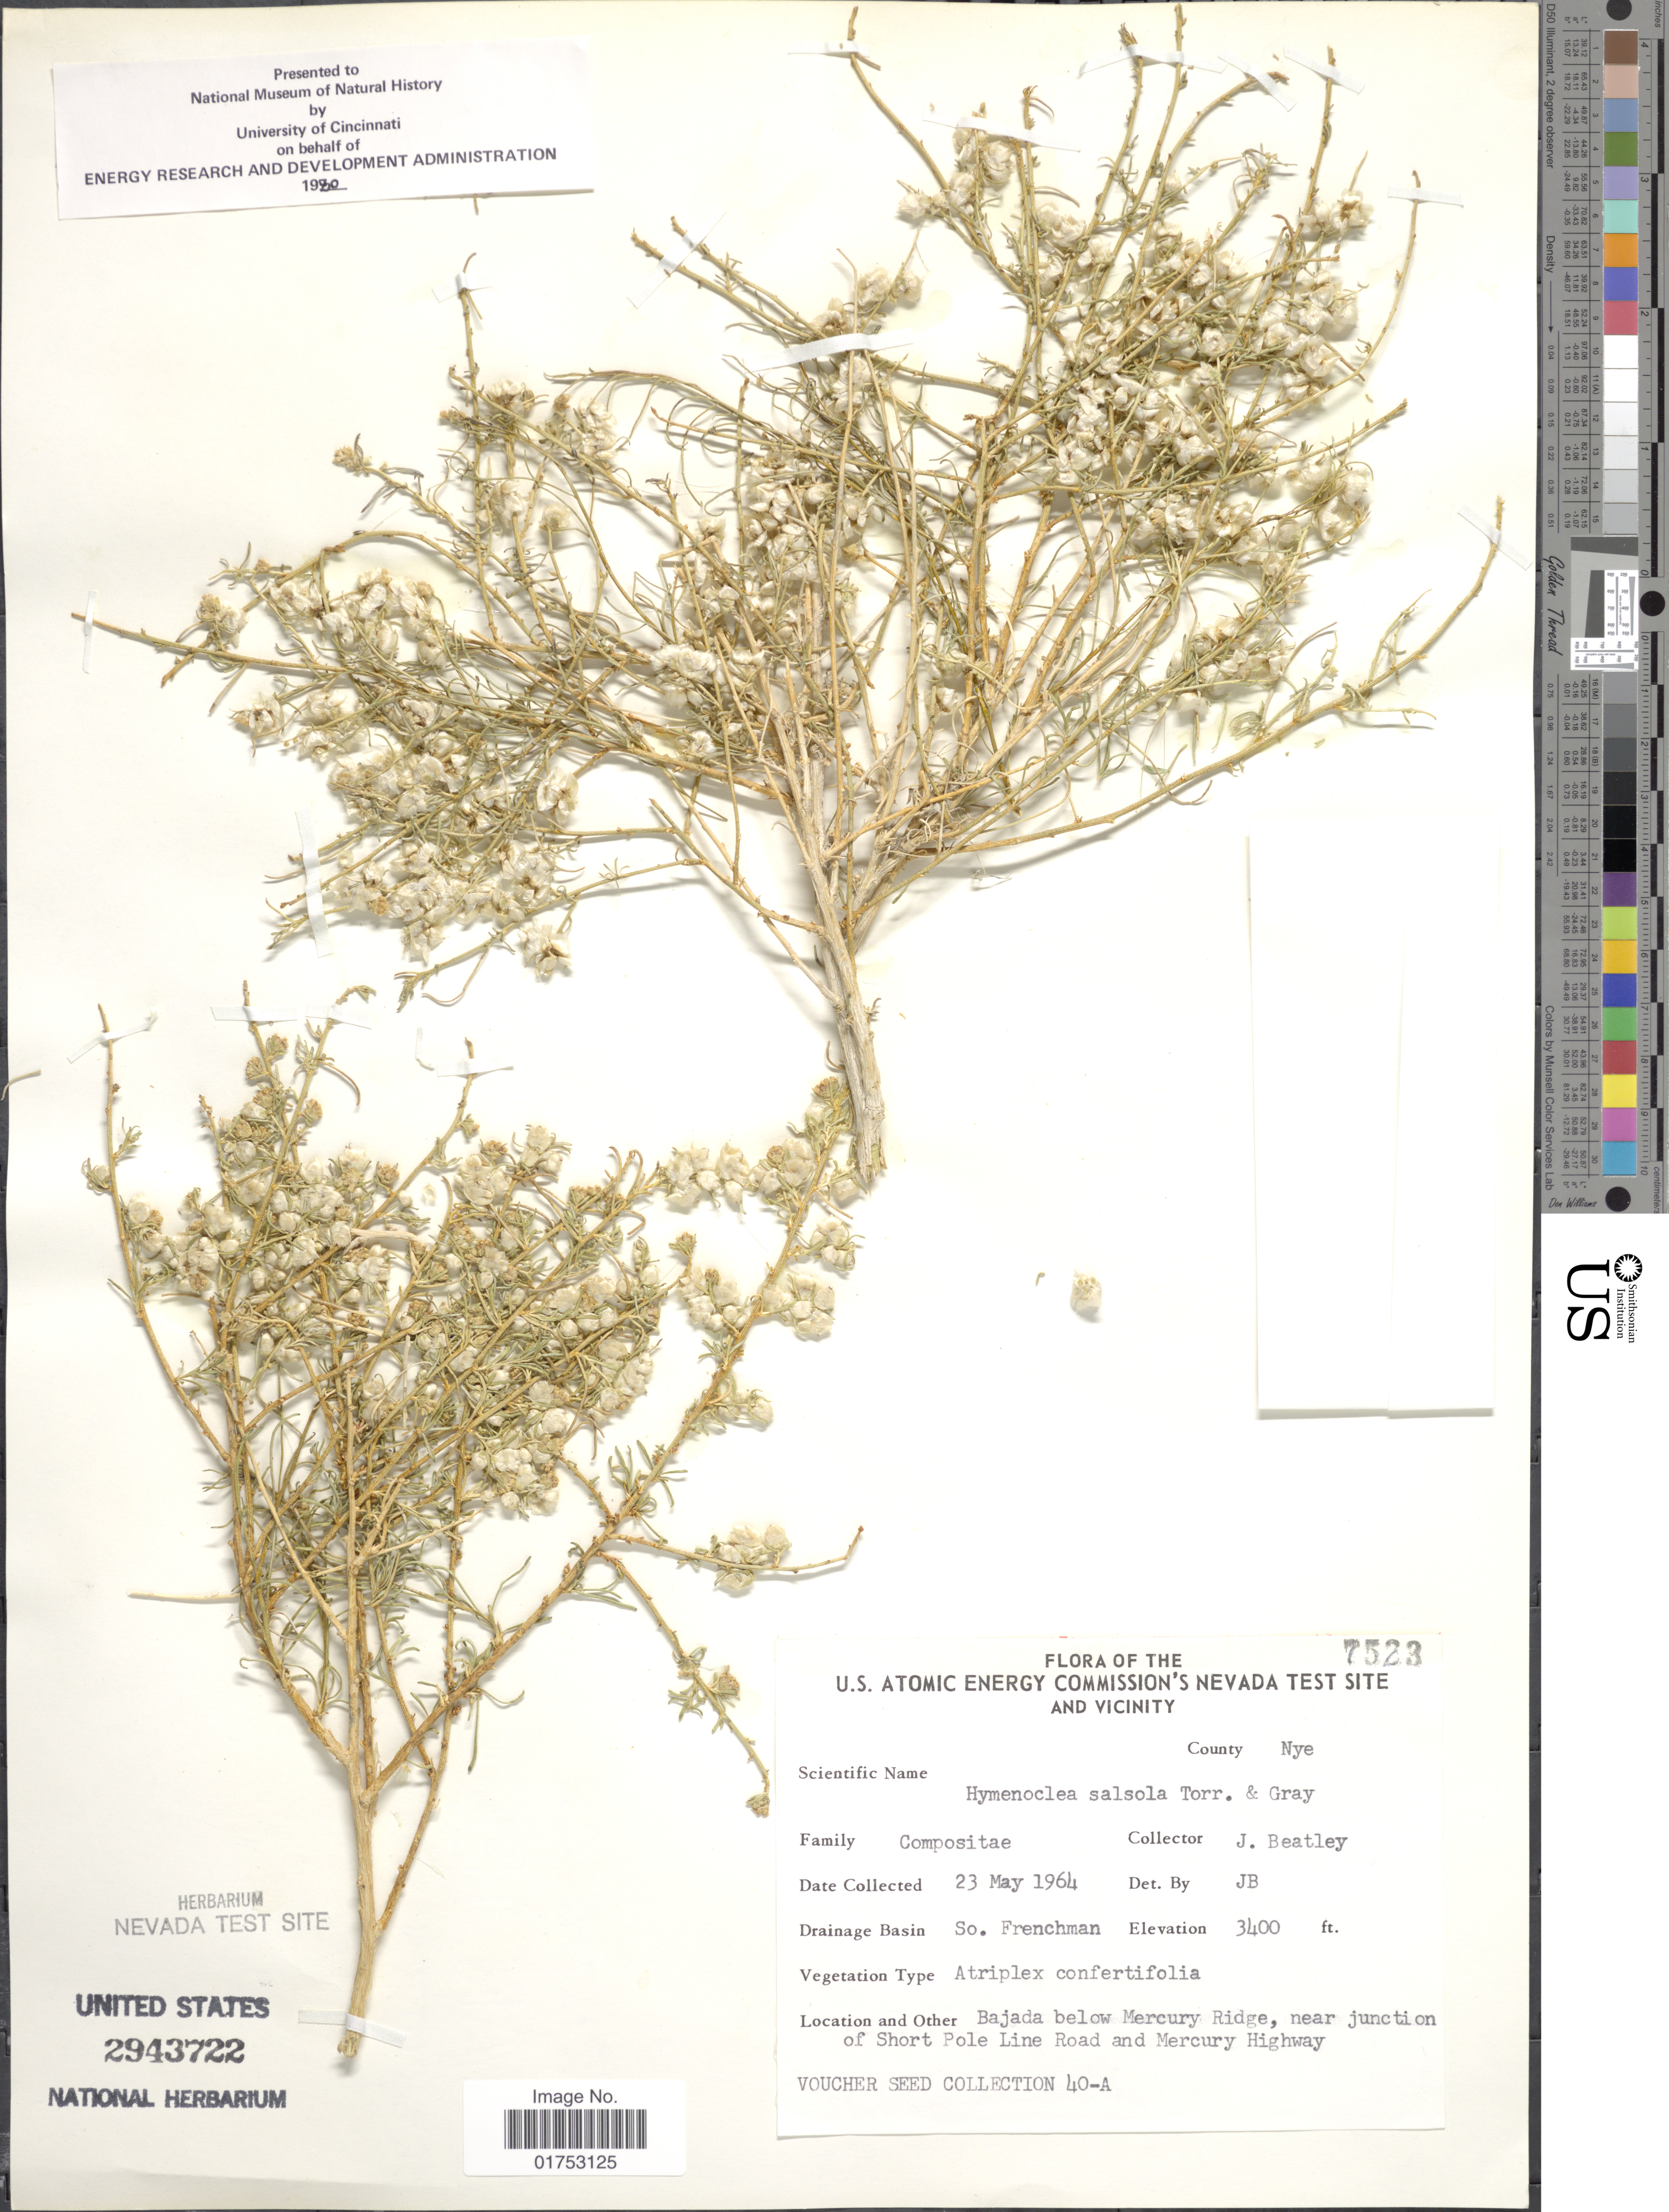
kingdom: Plantae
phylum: Tracheophyta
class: Magnoliopsida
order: Asterales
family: Asteraceae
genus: Hymenoclea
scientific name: Hymenoclea salsola var. fasciculata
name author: (A. Nelson) K.M. Peterson & W.W.Payne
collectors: J. C. Beatley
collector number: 7523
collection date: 1964-05-23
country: United States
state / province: Nevada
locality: U. S. Atomic Energy Commission's Nevada Test Site and Vicinity, County Nye, So. Frenchman, Bajada below Mercury Ridge, near junction of Short Pole Line Road and Mercury Highway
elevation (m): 1036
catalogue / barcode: US 2943722